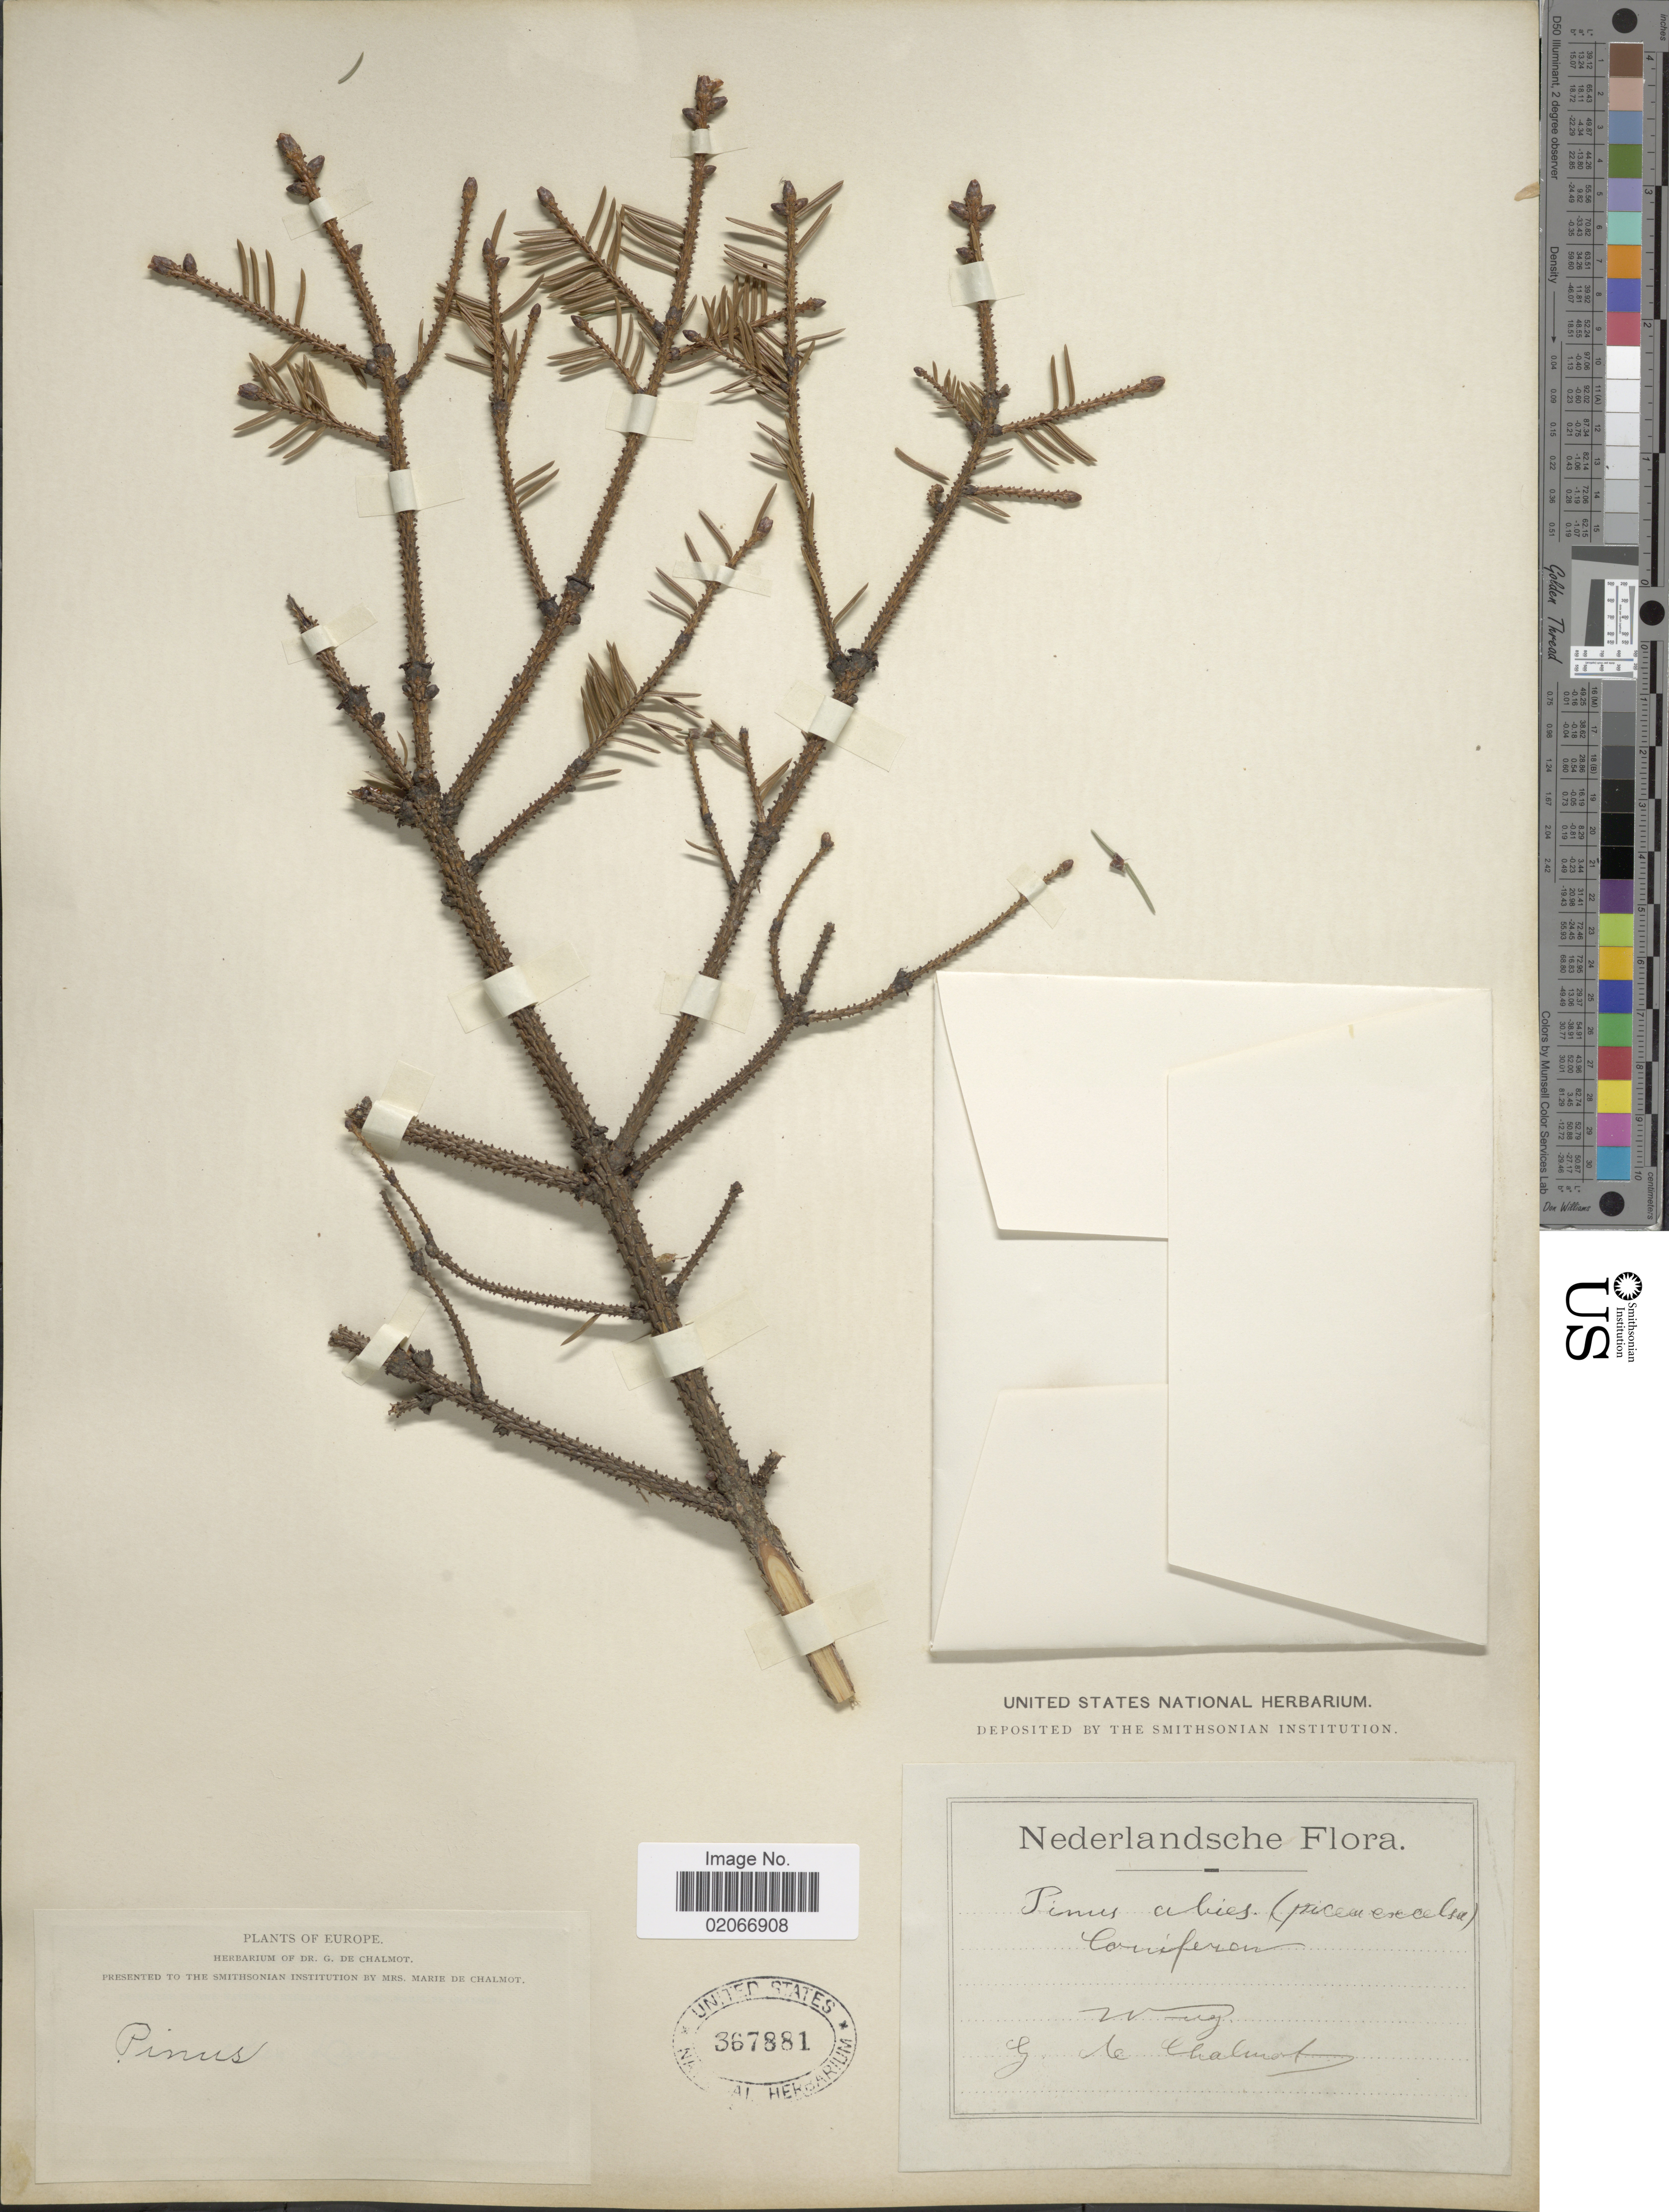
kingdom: Plantae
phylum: Tracheophyta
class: Pinopsida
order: Pinales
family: Pinaceae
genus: Picea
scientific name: Picea abies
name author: (L.) H. Karst.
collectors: G. de Chalmot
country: Netherlands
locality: Weeg.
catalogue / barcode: US 367881